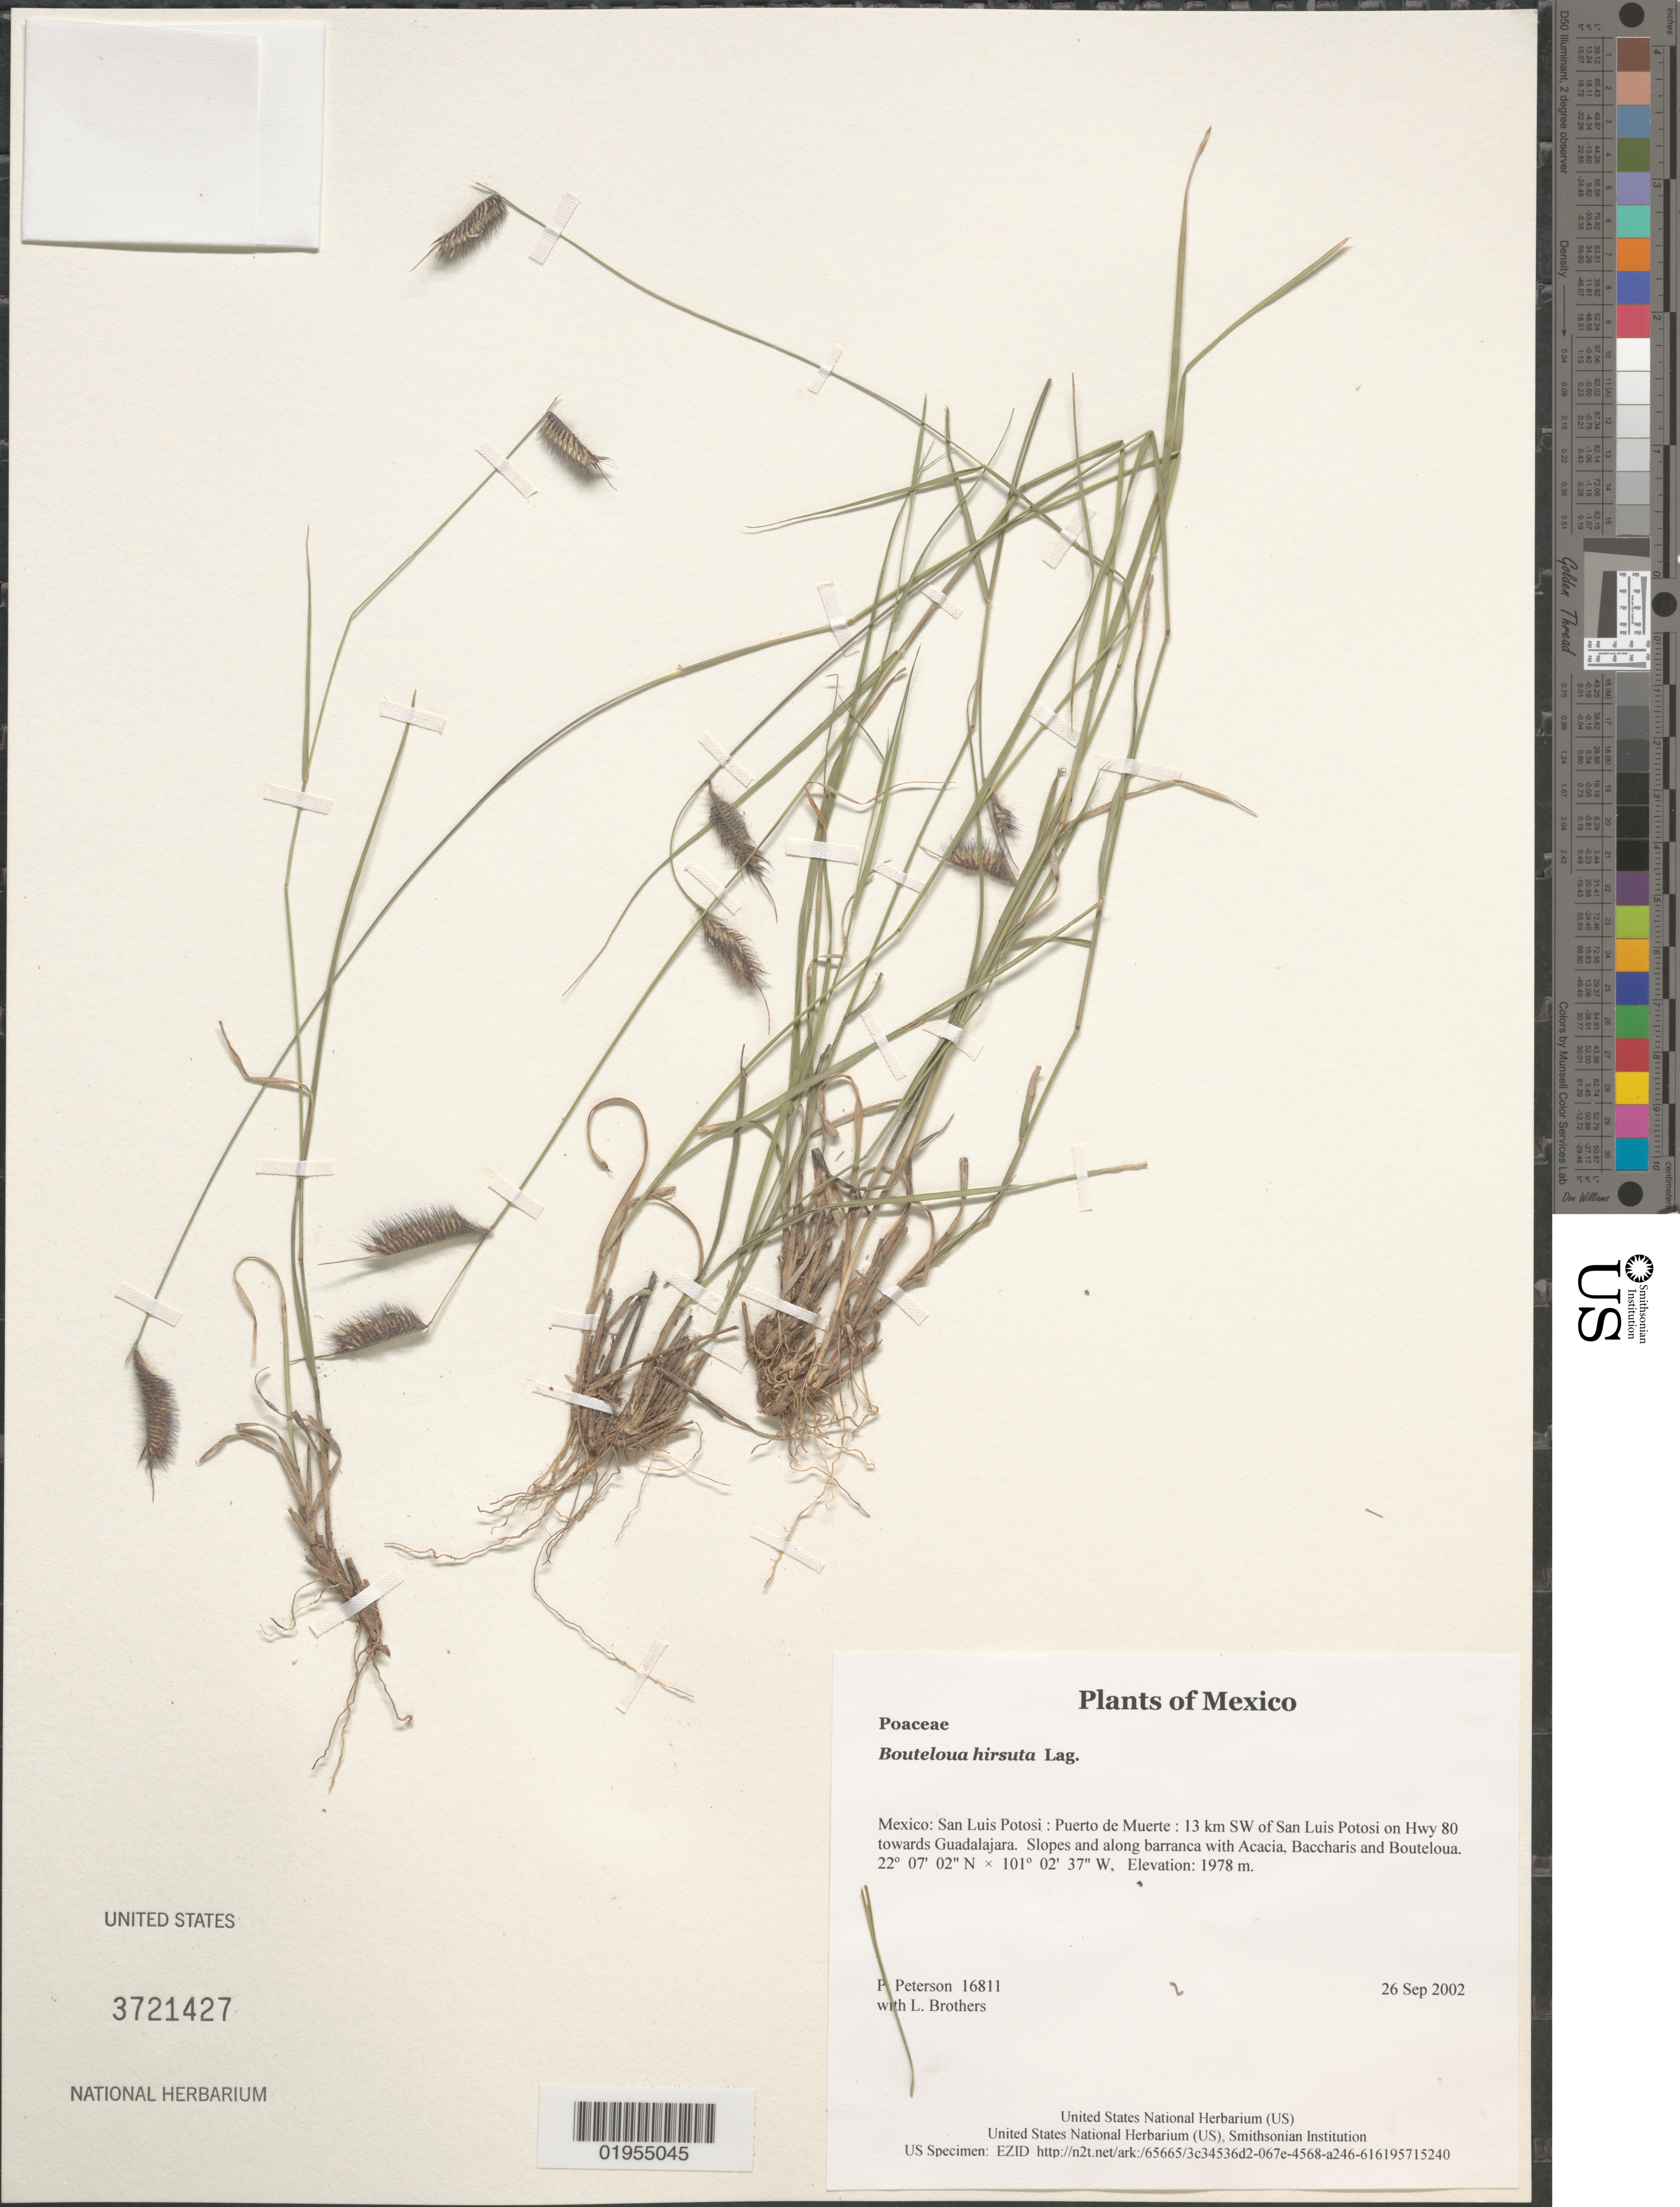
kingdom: Plantae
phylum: Tracheophyta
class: Liliopsida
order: Poales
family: Poaceae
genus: Bouteloua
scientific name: Bouteloua hirsuta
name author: Lag.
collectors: P. M. Peterson & L. E. Brothers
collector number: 16811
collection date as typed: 26 Sep 2002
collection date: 2002-09-26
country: Mexico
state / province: San Luis Potosi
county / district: Puerto de Muerte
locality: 13 km SW of San Luis Potosi on Hwy 80 towards Guadalajara. Slopes and along barranca with Acacia, Baccharis and Bouteloua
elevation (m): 1978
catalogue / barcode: US 3721427